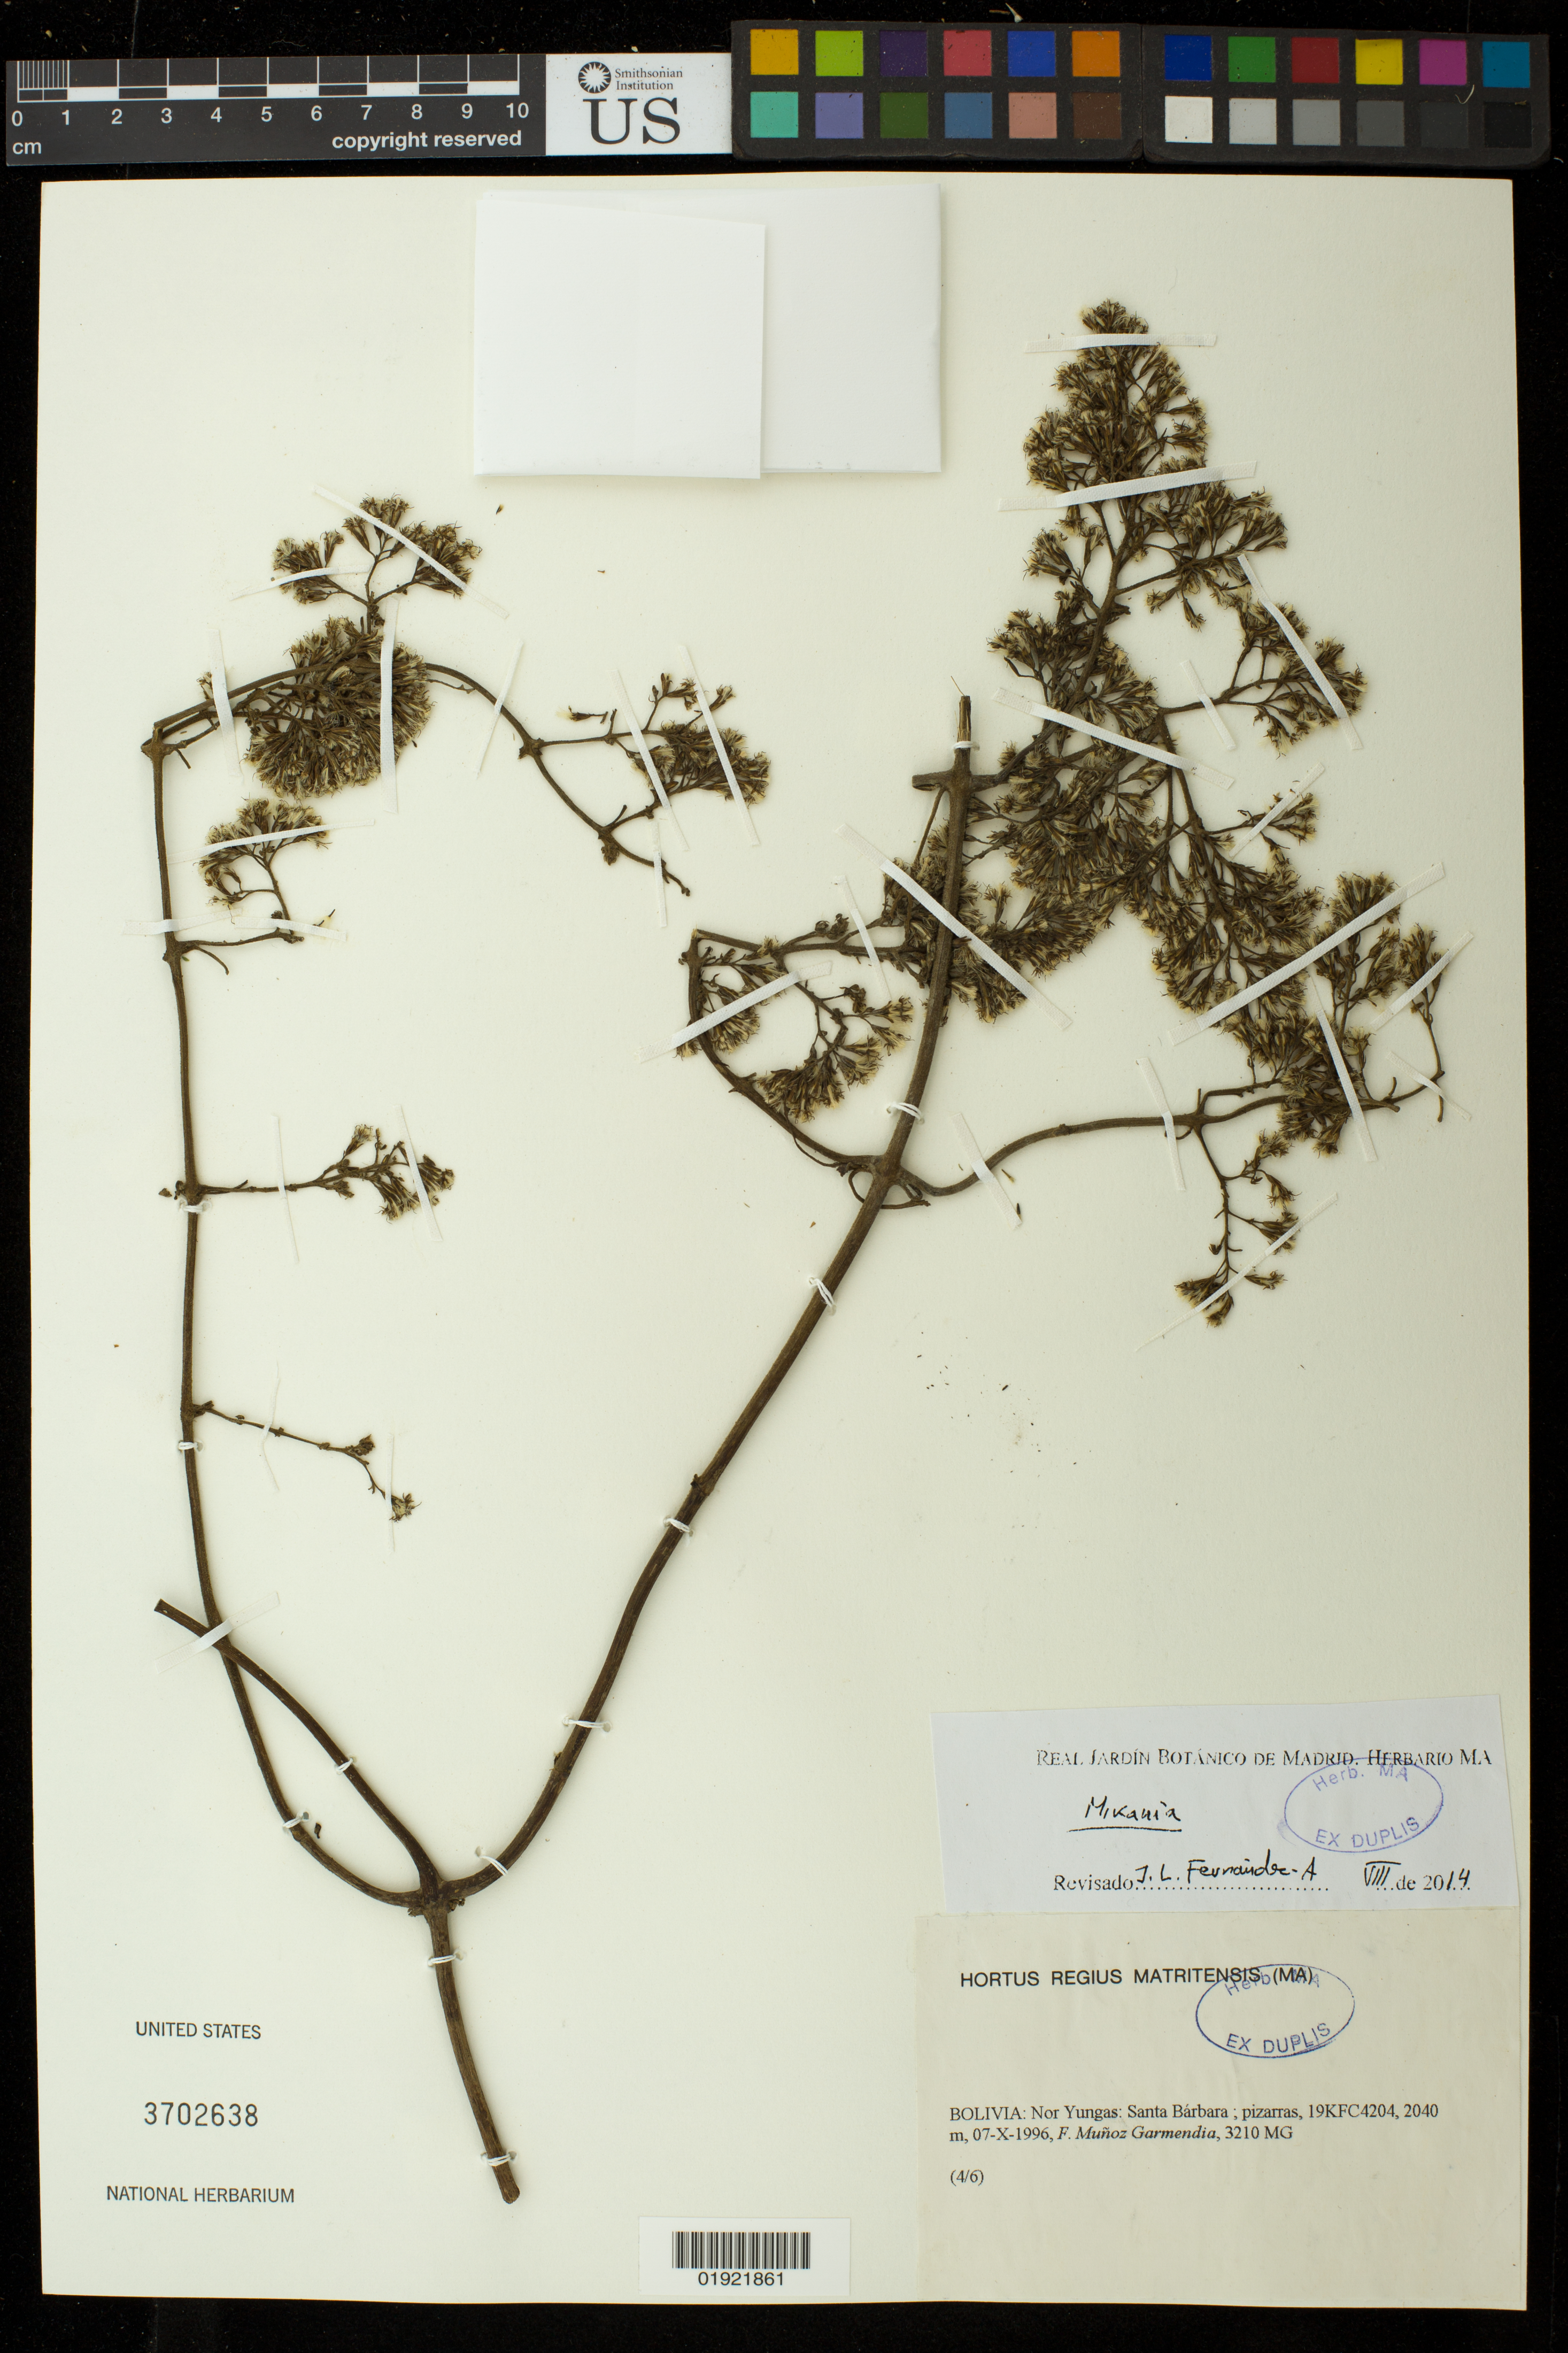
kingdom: Plantae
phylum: Tracheophyta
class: Magnoliopsida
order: Asterales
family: Asteraceae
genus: Mikania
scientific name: Mikania sp.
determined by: Fernández-Alonso, J. L.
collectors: F. Muñoz Garmendia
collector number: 3210 MG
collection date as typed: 7-X1996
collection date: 1996-10-07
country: Bolivia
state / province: La Paz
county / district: Nor Yungas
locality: Santa Barbara, pizarras, 19KFC4204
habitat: pizarras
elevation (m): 2040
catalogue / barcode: US 3702638